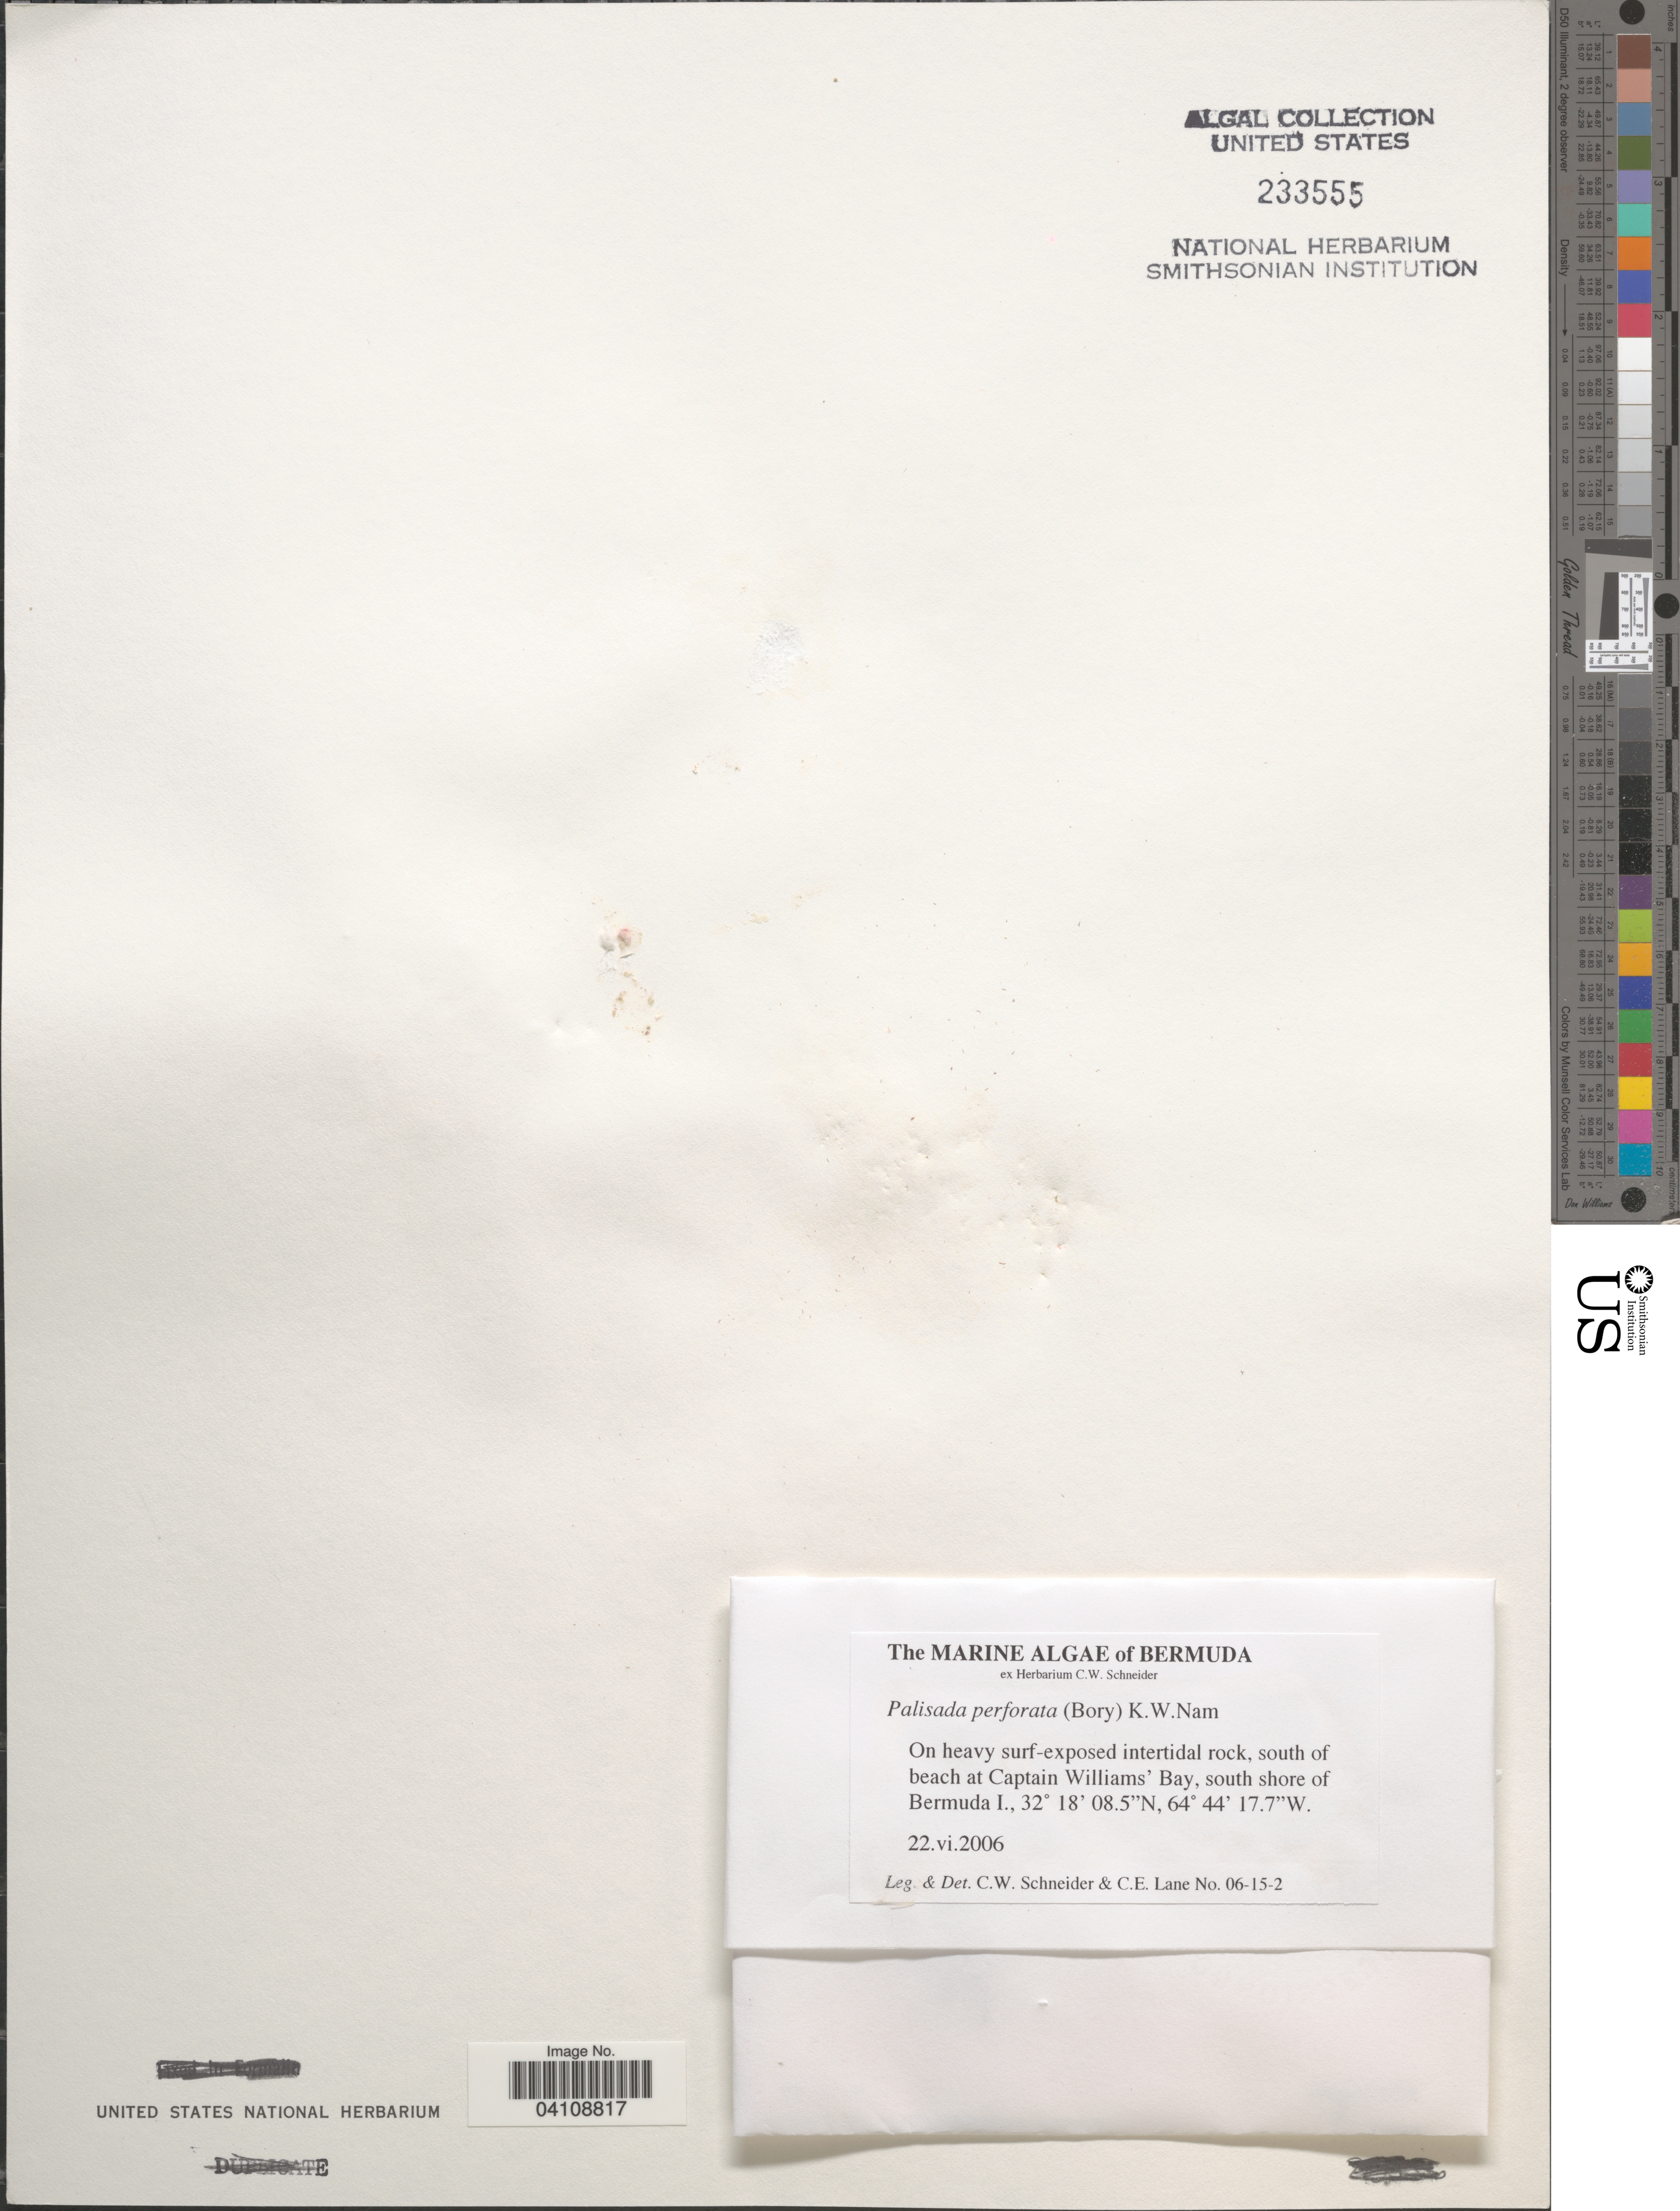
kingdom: Plantae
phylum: Rhodophyta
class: Florideophyceae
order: Ceramiales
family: Rhodomelaceae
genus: Palisada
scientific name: Palisada perforata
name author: (Bory) K.W. Nam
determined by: Algae name updating Project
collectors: C. W.Schneider & C. E. Lane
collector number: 06-15-2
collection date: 2006-06-22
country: Bermuda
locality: On heavy surf-exposed intertidal rock, south of beach at Captain Williams' Bay, south shore of Bermuda I.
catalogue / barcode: US 233555